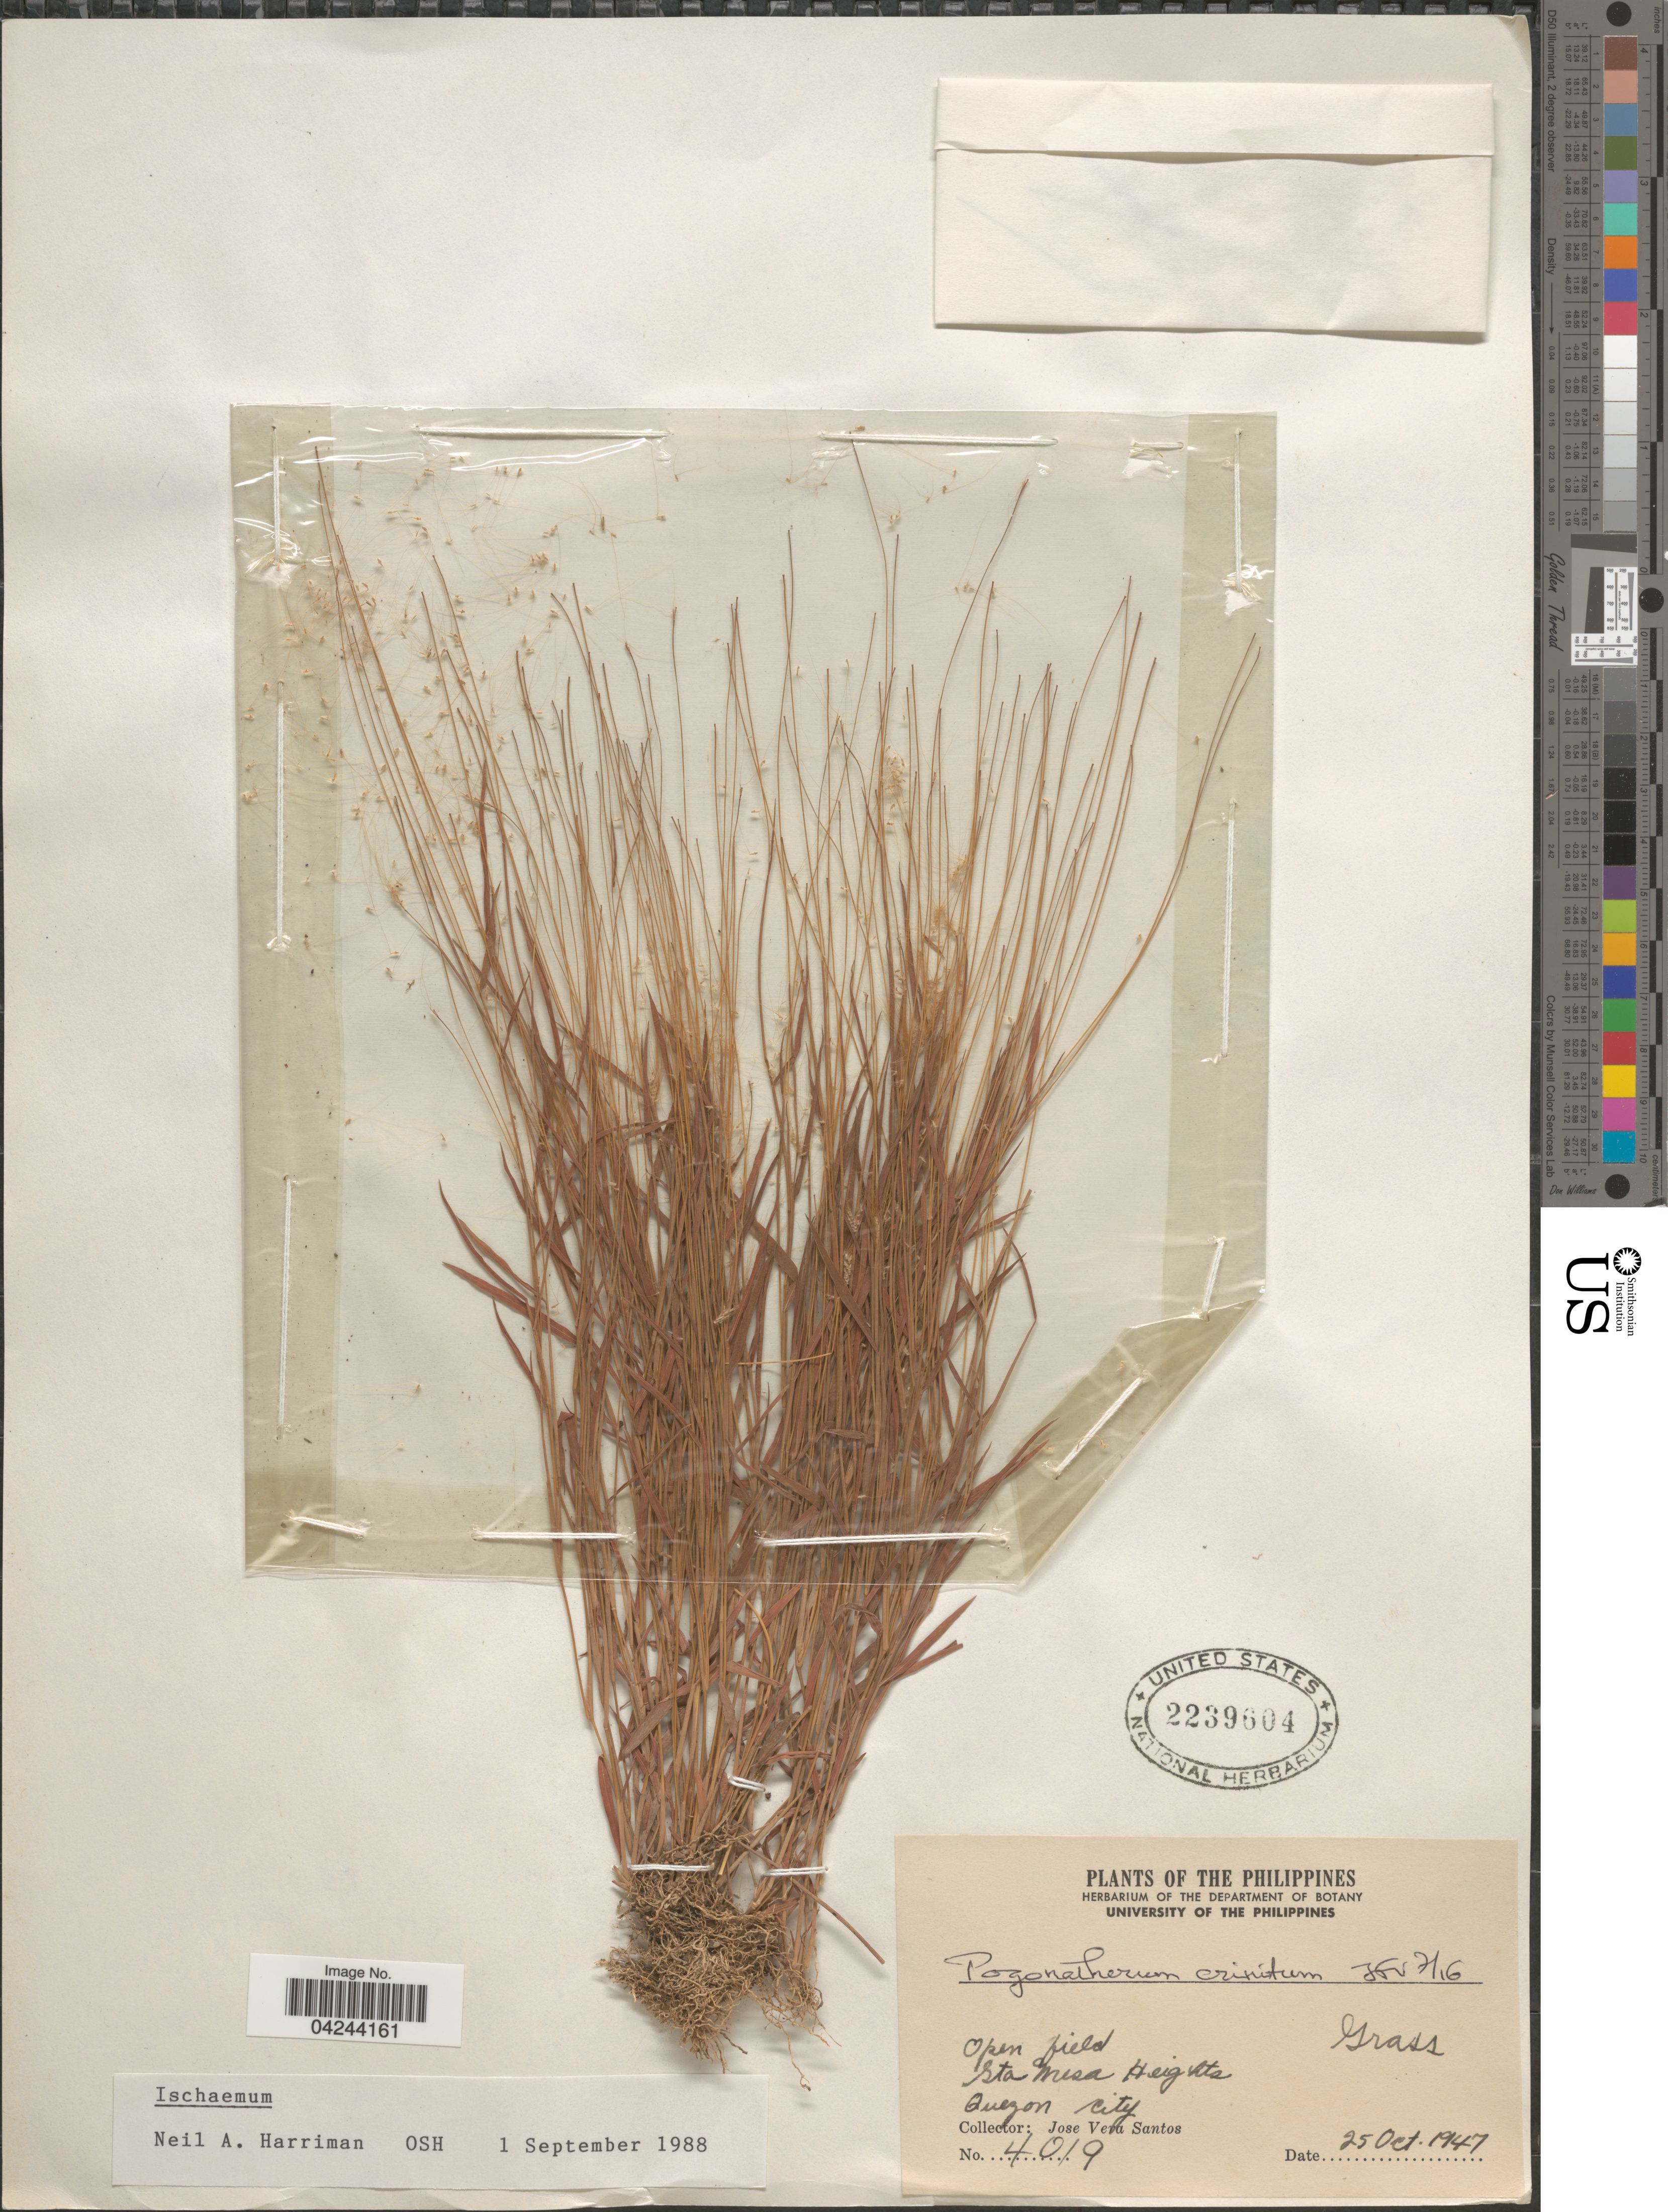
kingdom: Plantae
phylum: Tracheophyta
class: Liliopsida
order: Poales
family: Poaceae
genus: Ischaemum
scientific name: Ischaemum sp.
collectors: J. Vera Santos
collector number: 4019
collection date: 1947-10-25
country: Philippines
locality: Sta Mesa Heights. Quezon City.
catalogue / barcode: US 2239604